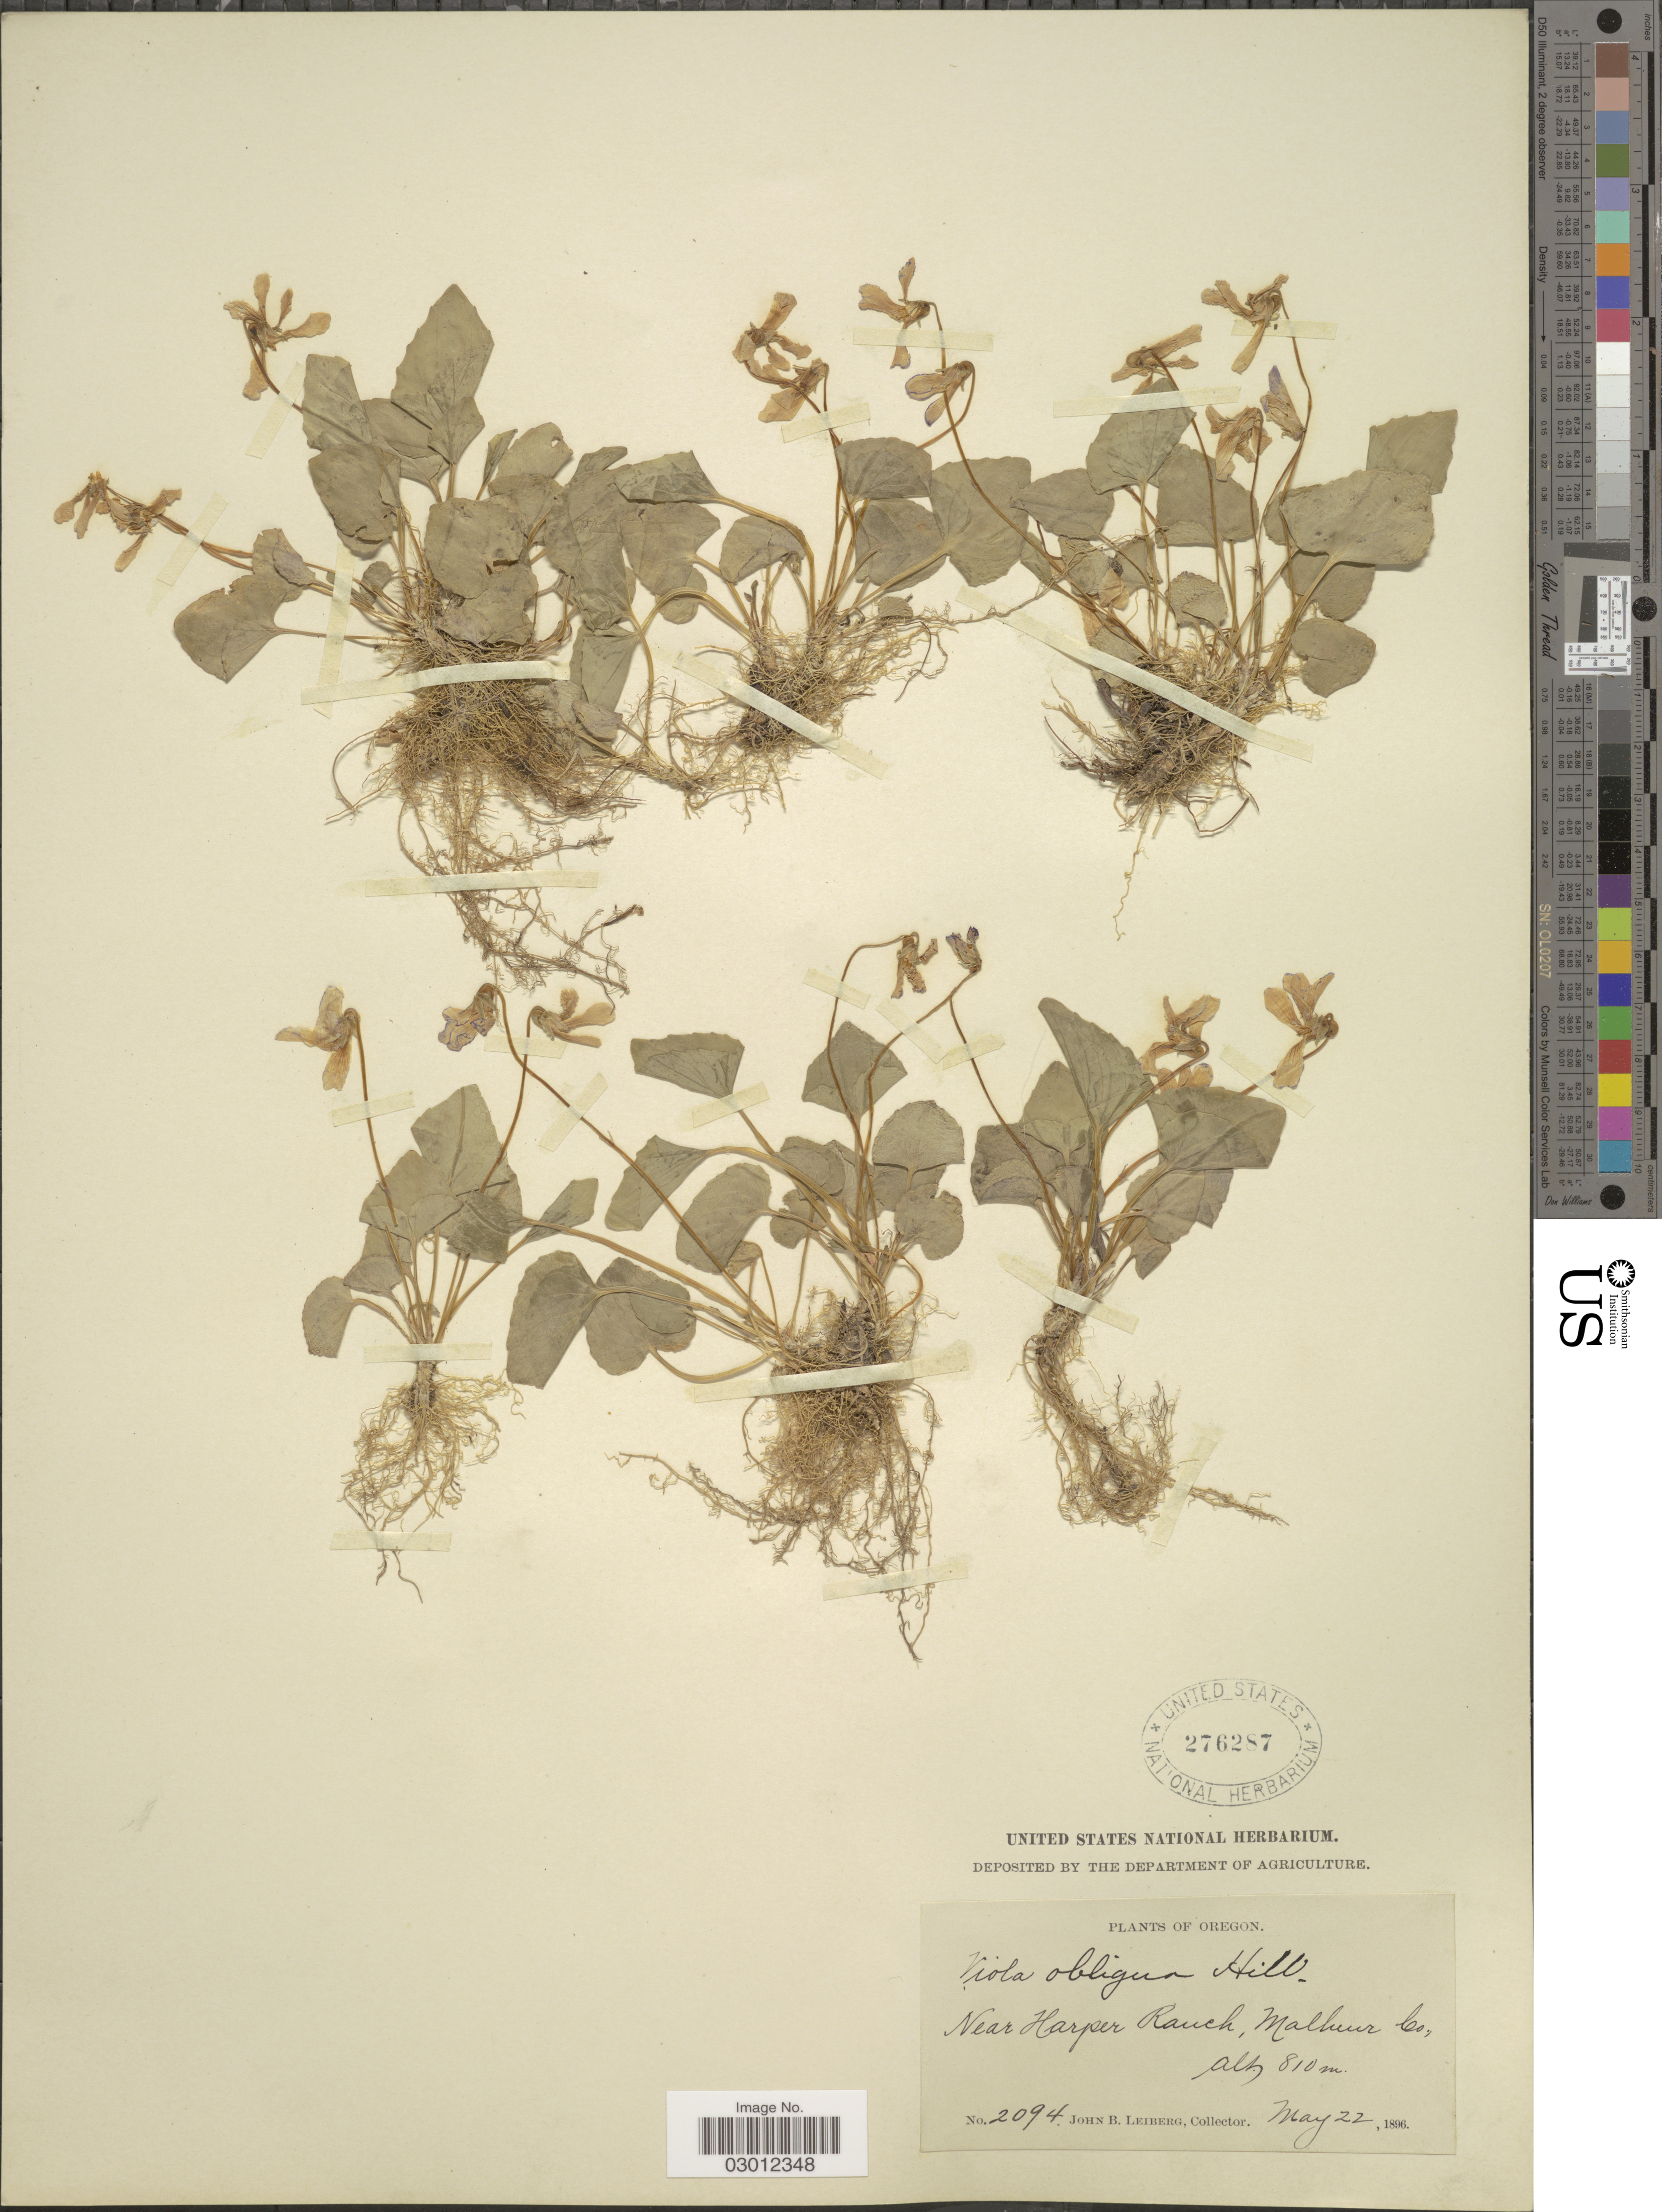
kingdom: Plantae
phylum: Tracheophyta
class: Magnoliopsida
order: Malpighiales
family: Violaceae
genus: Viola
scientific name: Viola nephrophylla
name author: Greene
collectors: J. B. Leiberg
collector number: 2094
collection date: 1896-05-22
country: United States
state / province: Oregon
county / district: Malheur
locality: Near Harper Ranch, Malheur Co.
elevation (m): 810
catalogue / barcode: US 276287